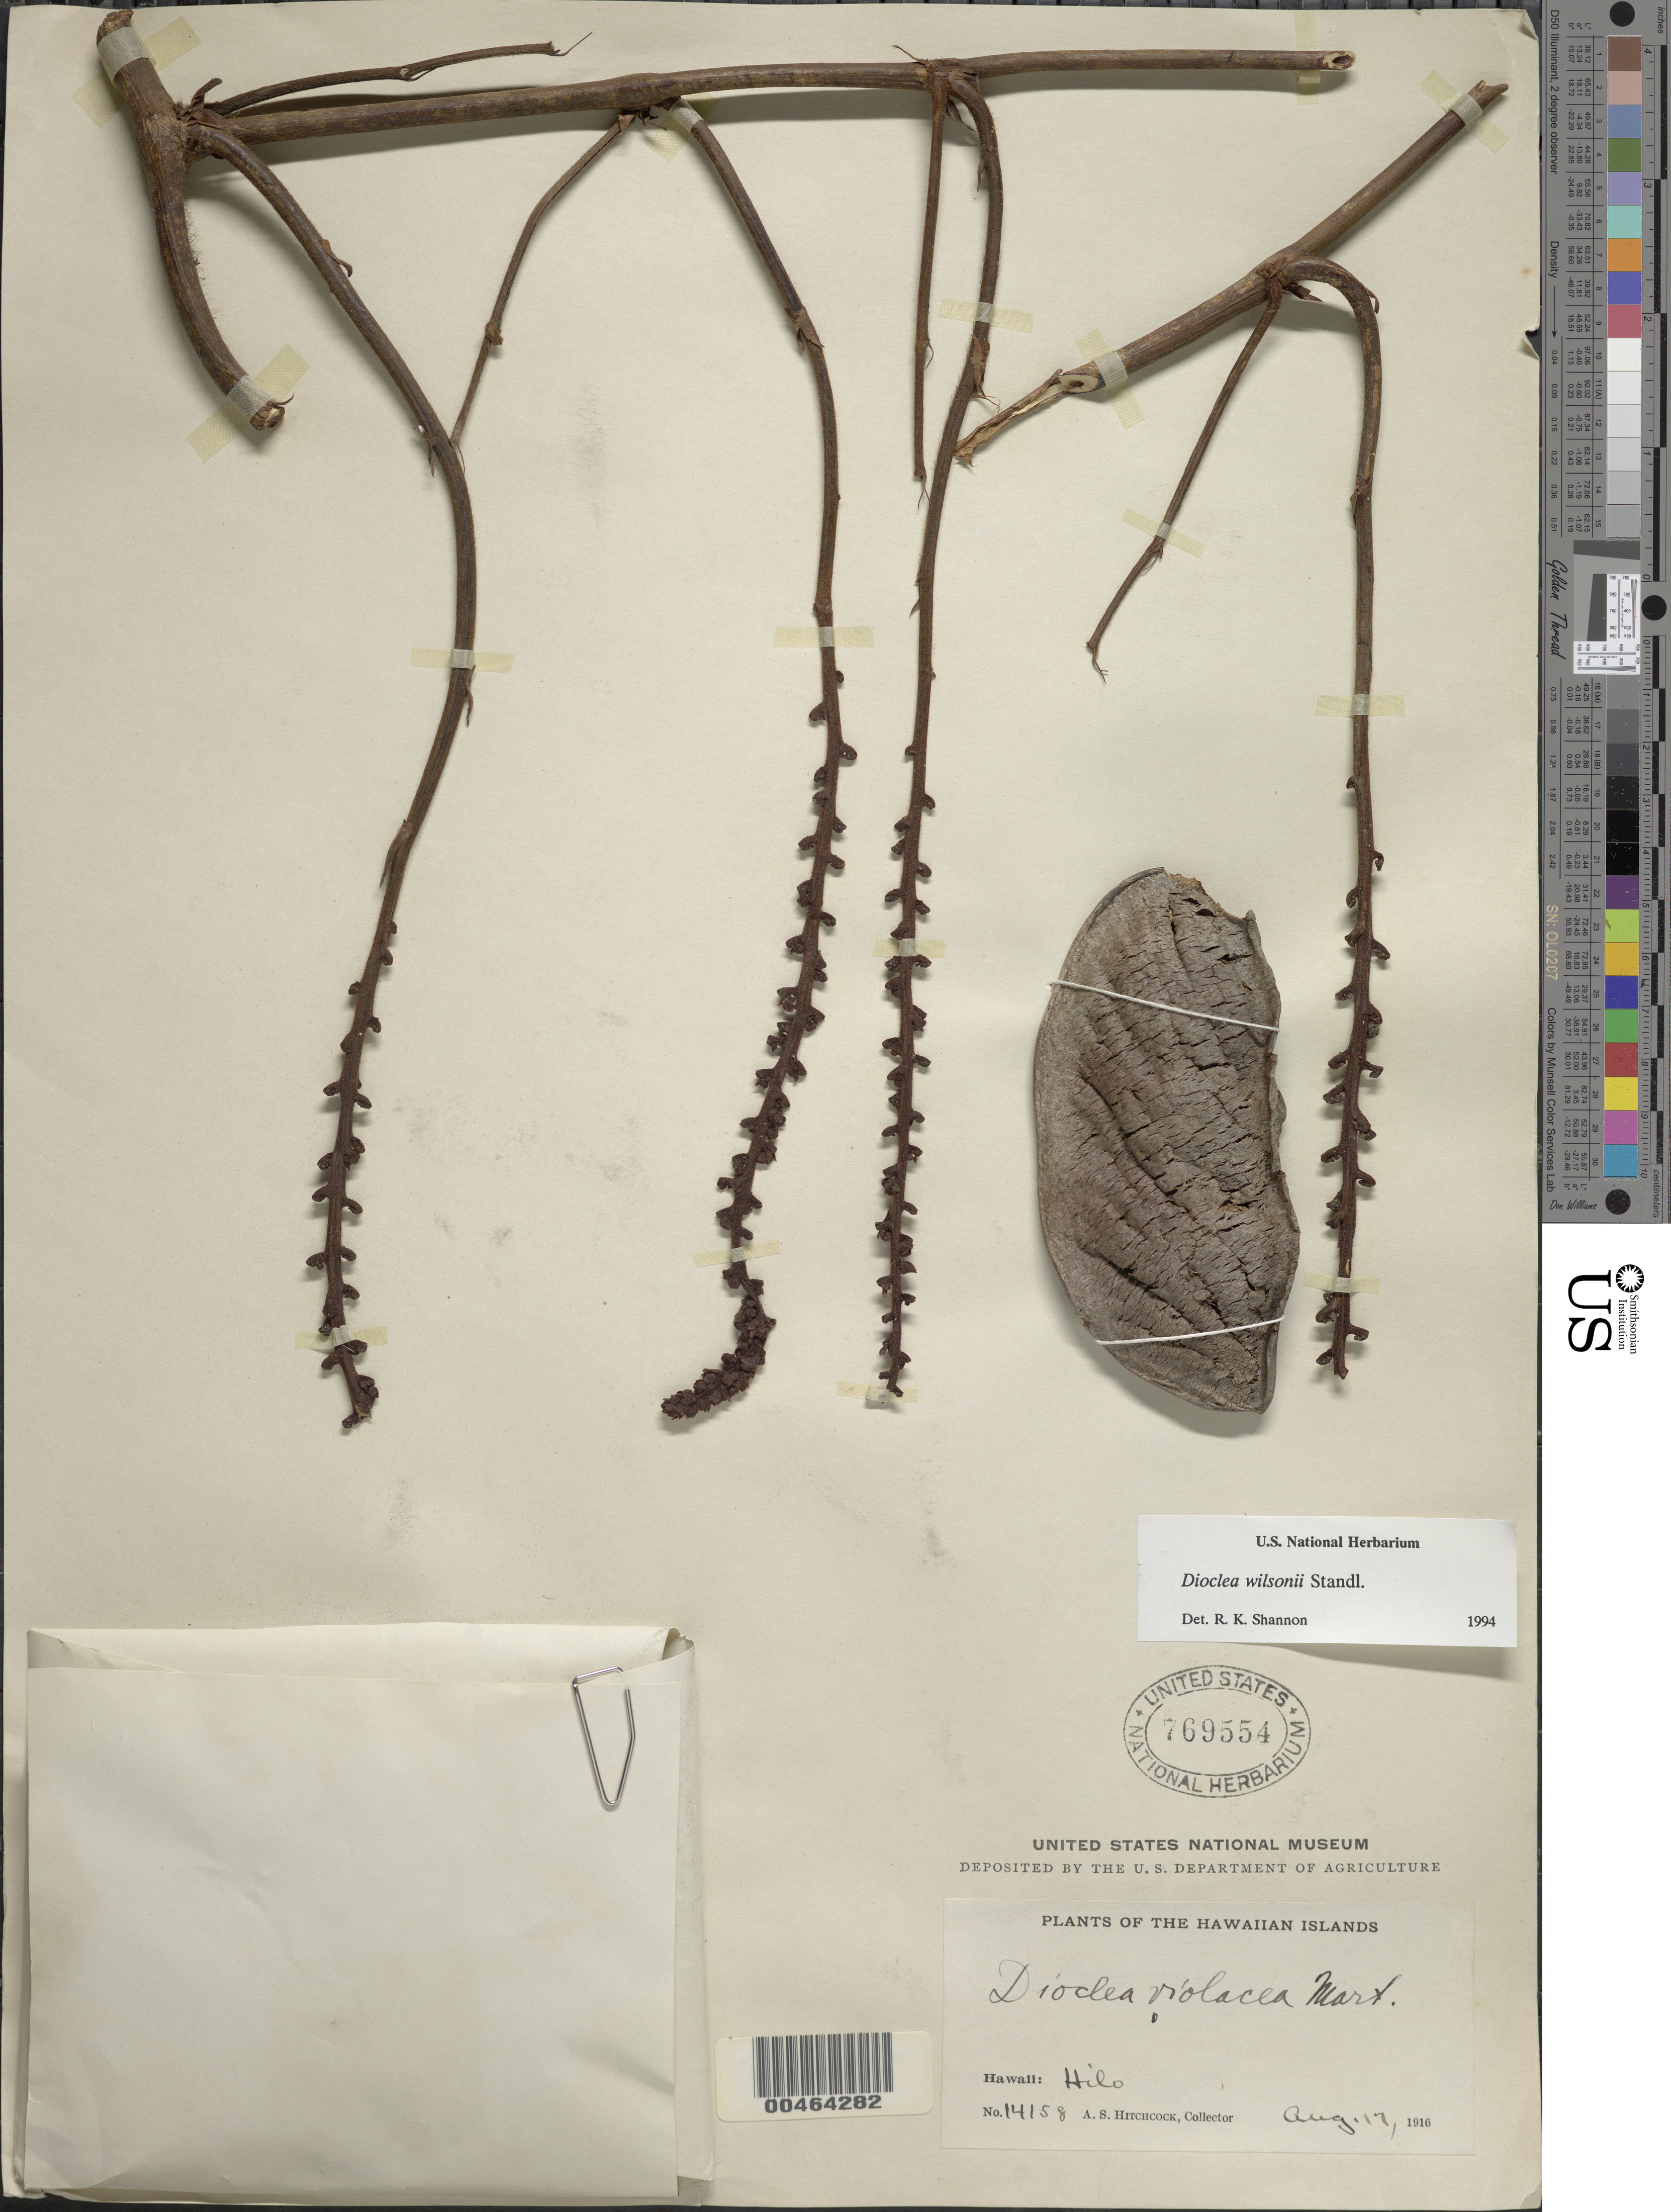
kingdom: Plantae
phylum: Tracheophyta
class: Magnoliopsida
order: Fabales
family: Fabaceae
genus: Macropsychanthus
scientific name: Macropsychanthus wilsonii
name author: (Standl.) L.P. Queiroz & Snak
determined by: Wagner, W. L., (BOT), Smithsonian Institution - National Museum of Natural History (UNITED STATES)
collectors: A. S. Hitchcock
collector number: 14158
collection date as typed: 17 Aug 1916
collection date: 1916-08-17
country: United States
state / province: Hawaii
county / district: Hawaii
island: Hawaii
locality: Hilo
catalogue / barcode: US 769554